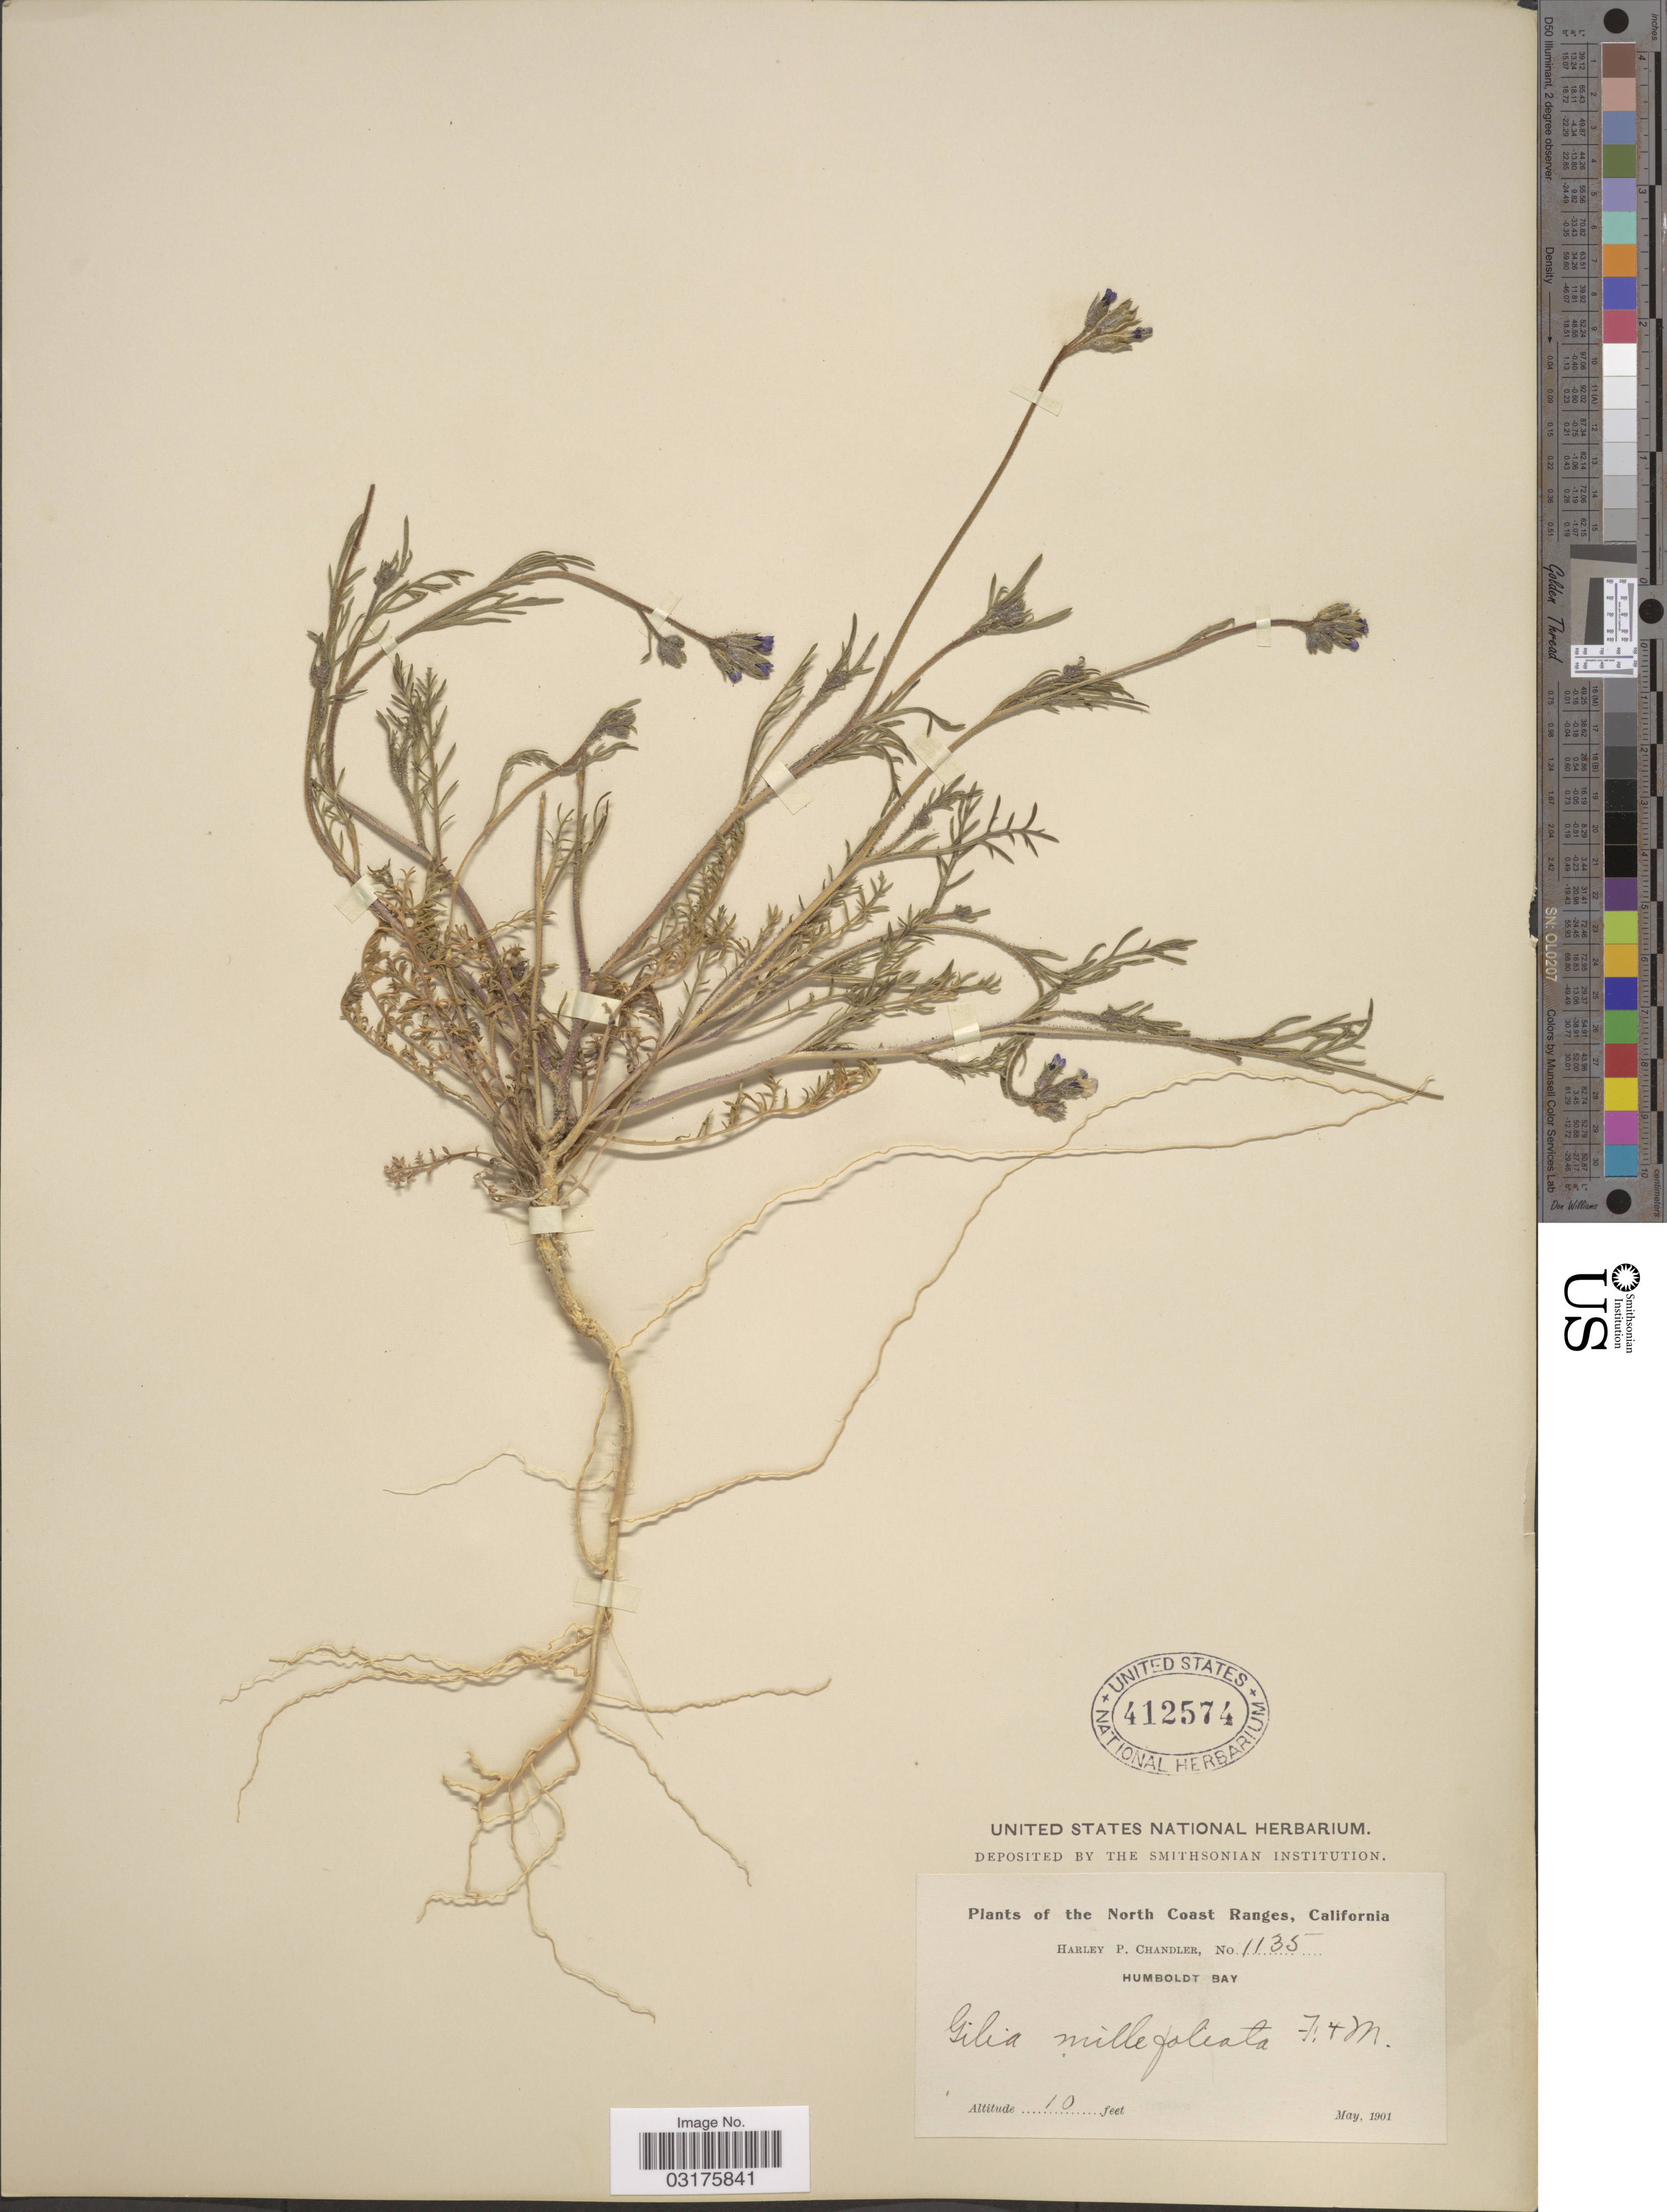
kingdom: Plantae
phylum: Tracheophyta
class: Magnoliopsida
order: Ericales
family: Polemoniaceae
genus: Gilia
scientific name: Gilia millefoliata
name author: Fisch. & C.A. Mey.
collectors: H. Chandler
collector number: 1135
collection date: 1901-05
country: United States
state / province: California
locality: The North Coast Ranges. Humboldt Bay.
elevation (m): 3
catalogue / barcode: US 412574